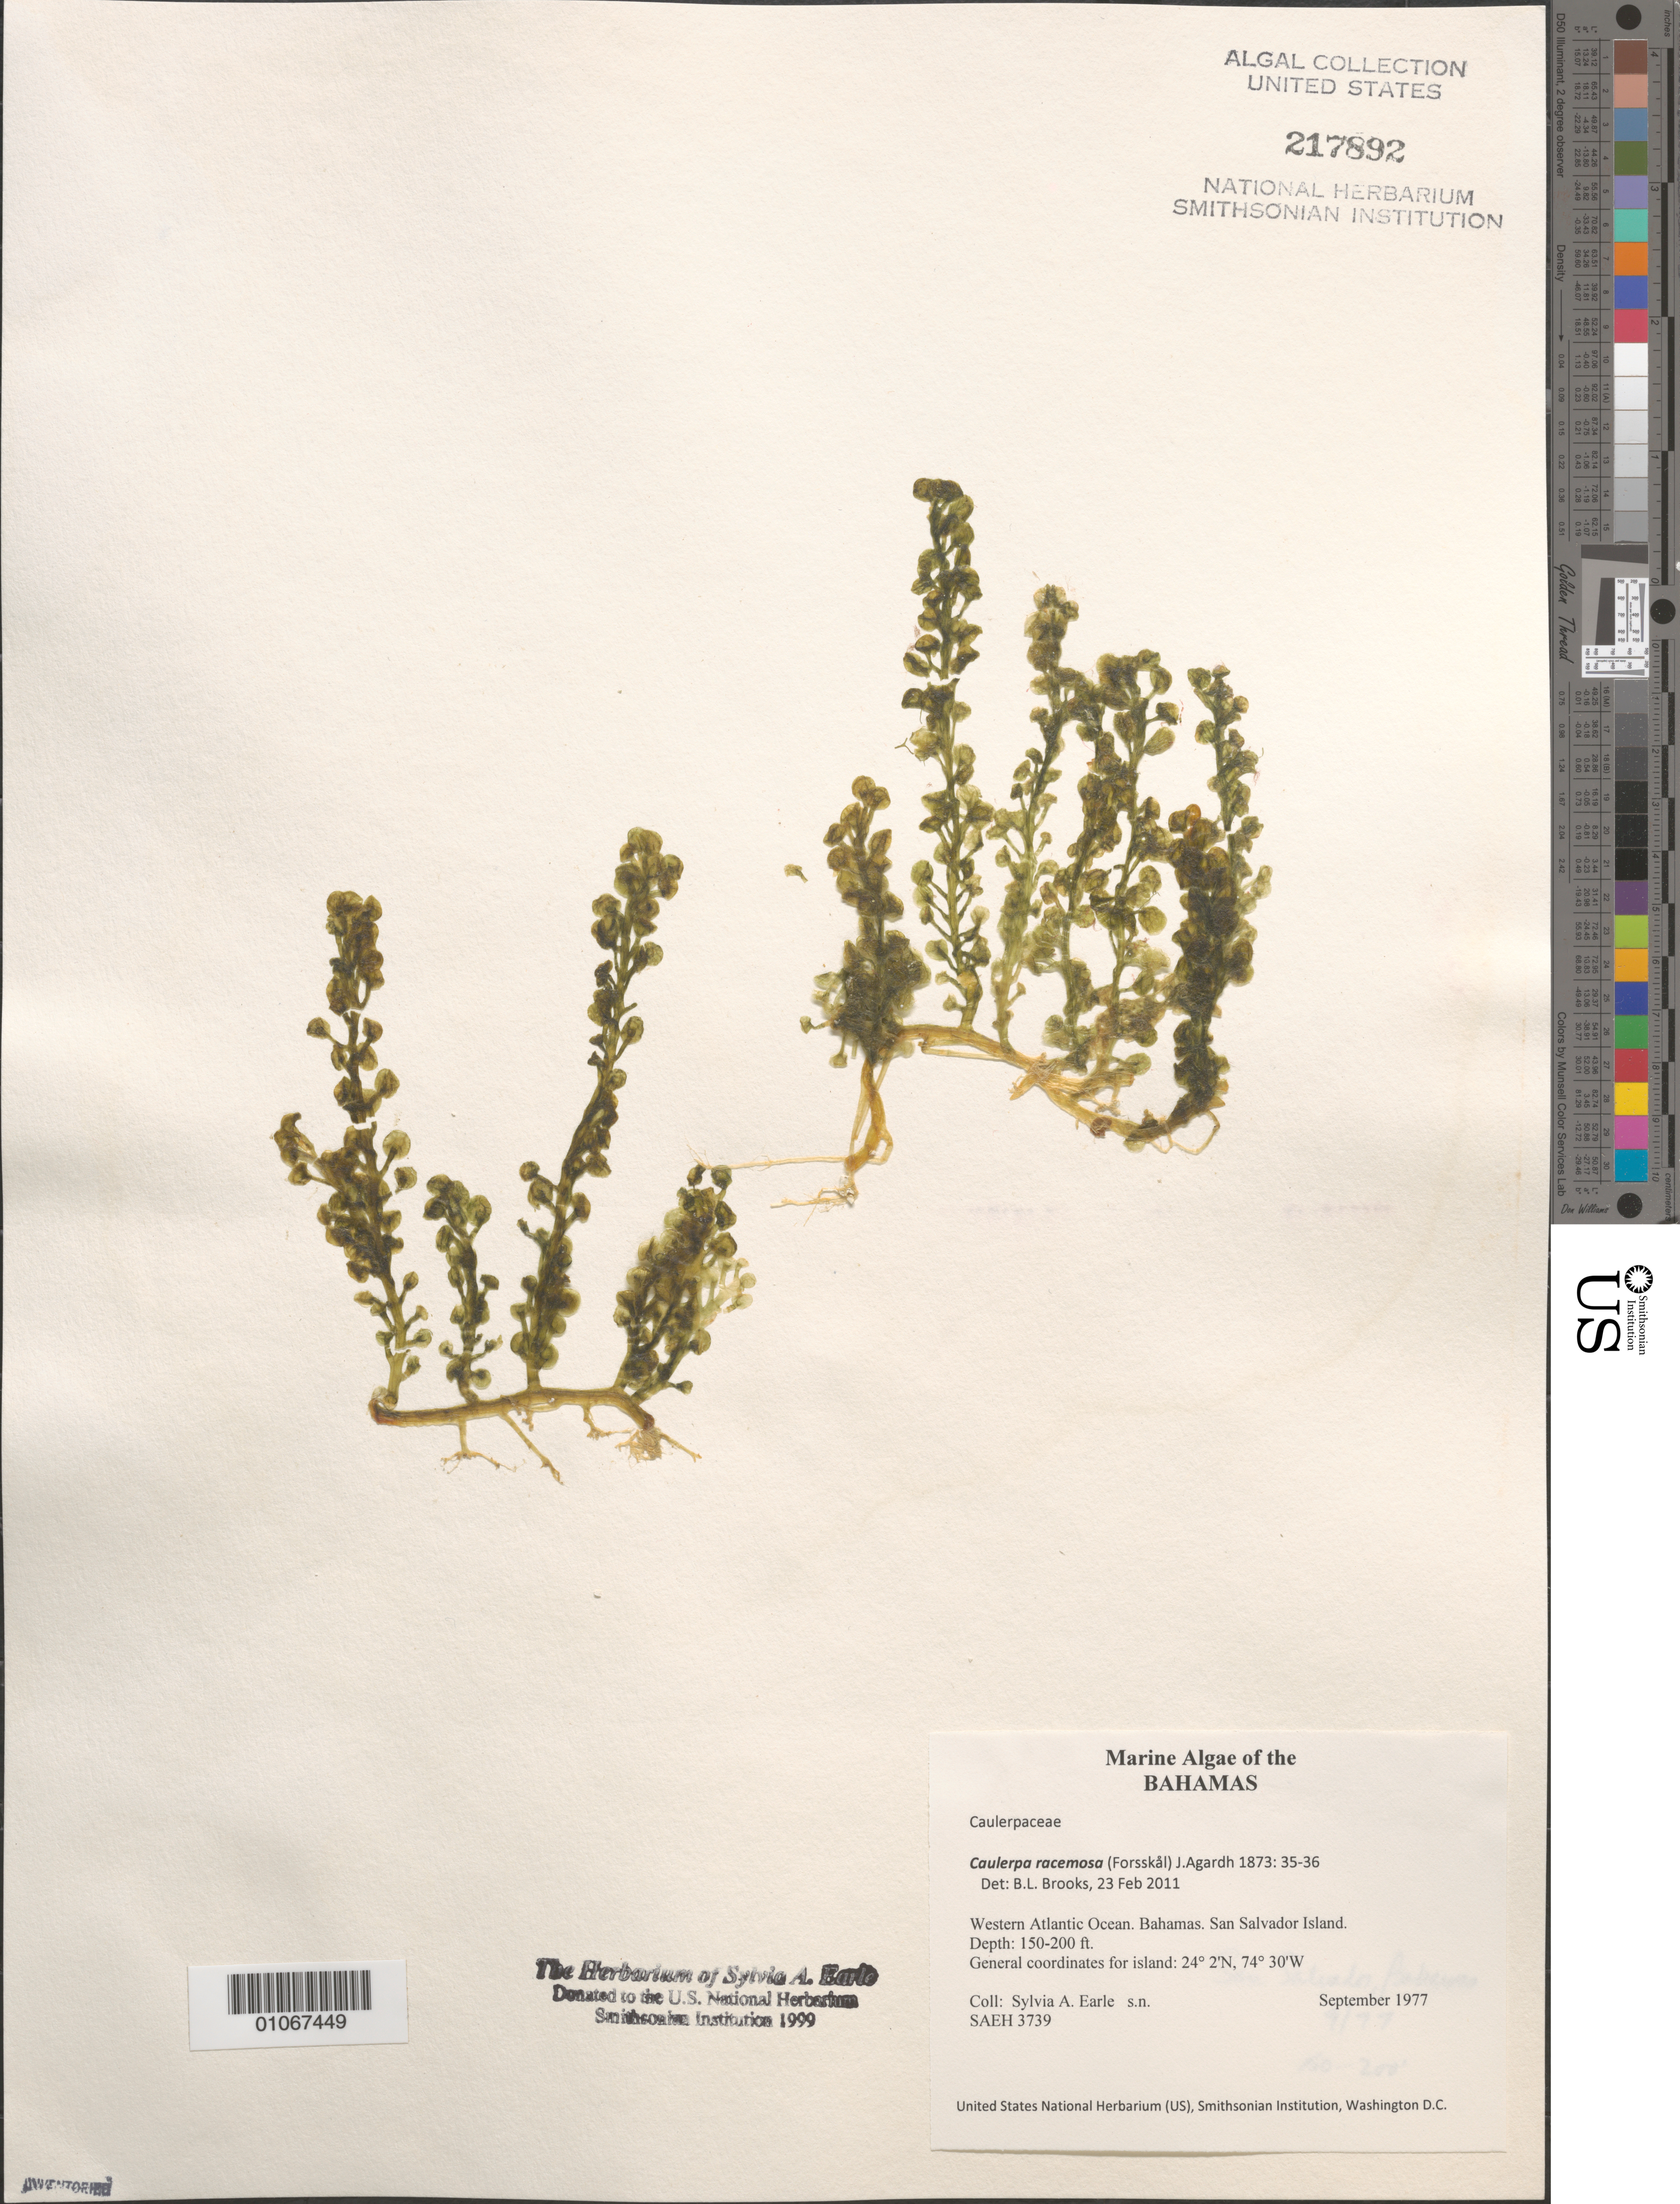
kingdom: Plantae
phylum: Chlorophyta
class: Ulvophyceae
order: Bryopsidales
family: Caulerpaceae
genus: Caulerpa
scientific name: Caulerpa racemosa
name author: (Forssk.) J. Agardh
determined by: Brooks, B. L., (BOT), Smithsonian Institution - National Museum of Natural History (UNITED STATES)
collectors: S. A. Earle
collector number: SAEH 3739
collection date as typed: Sep 1977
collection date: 1977-09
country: Bahamas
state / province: San Salvador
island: San Salvador Island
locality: Western Atlantic Ocean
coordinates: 24 2'N, 74 30'W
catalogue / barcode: US 217892